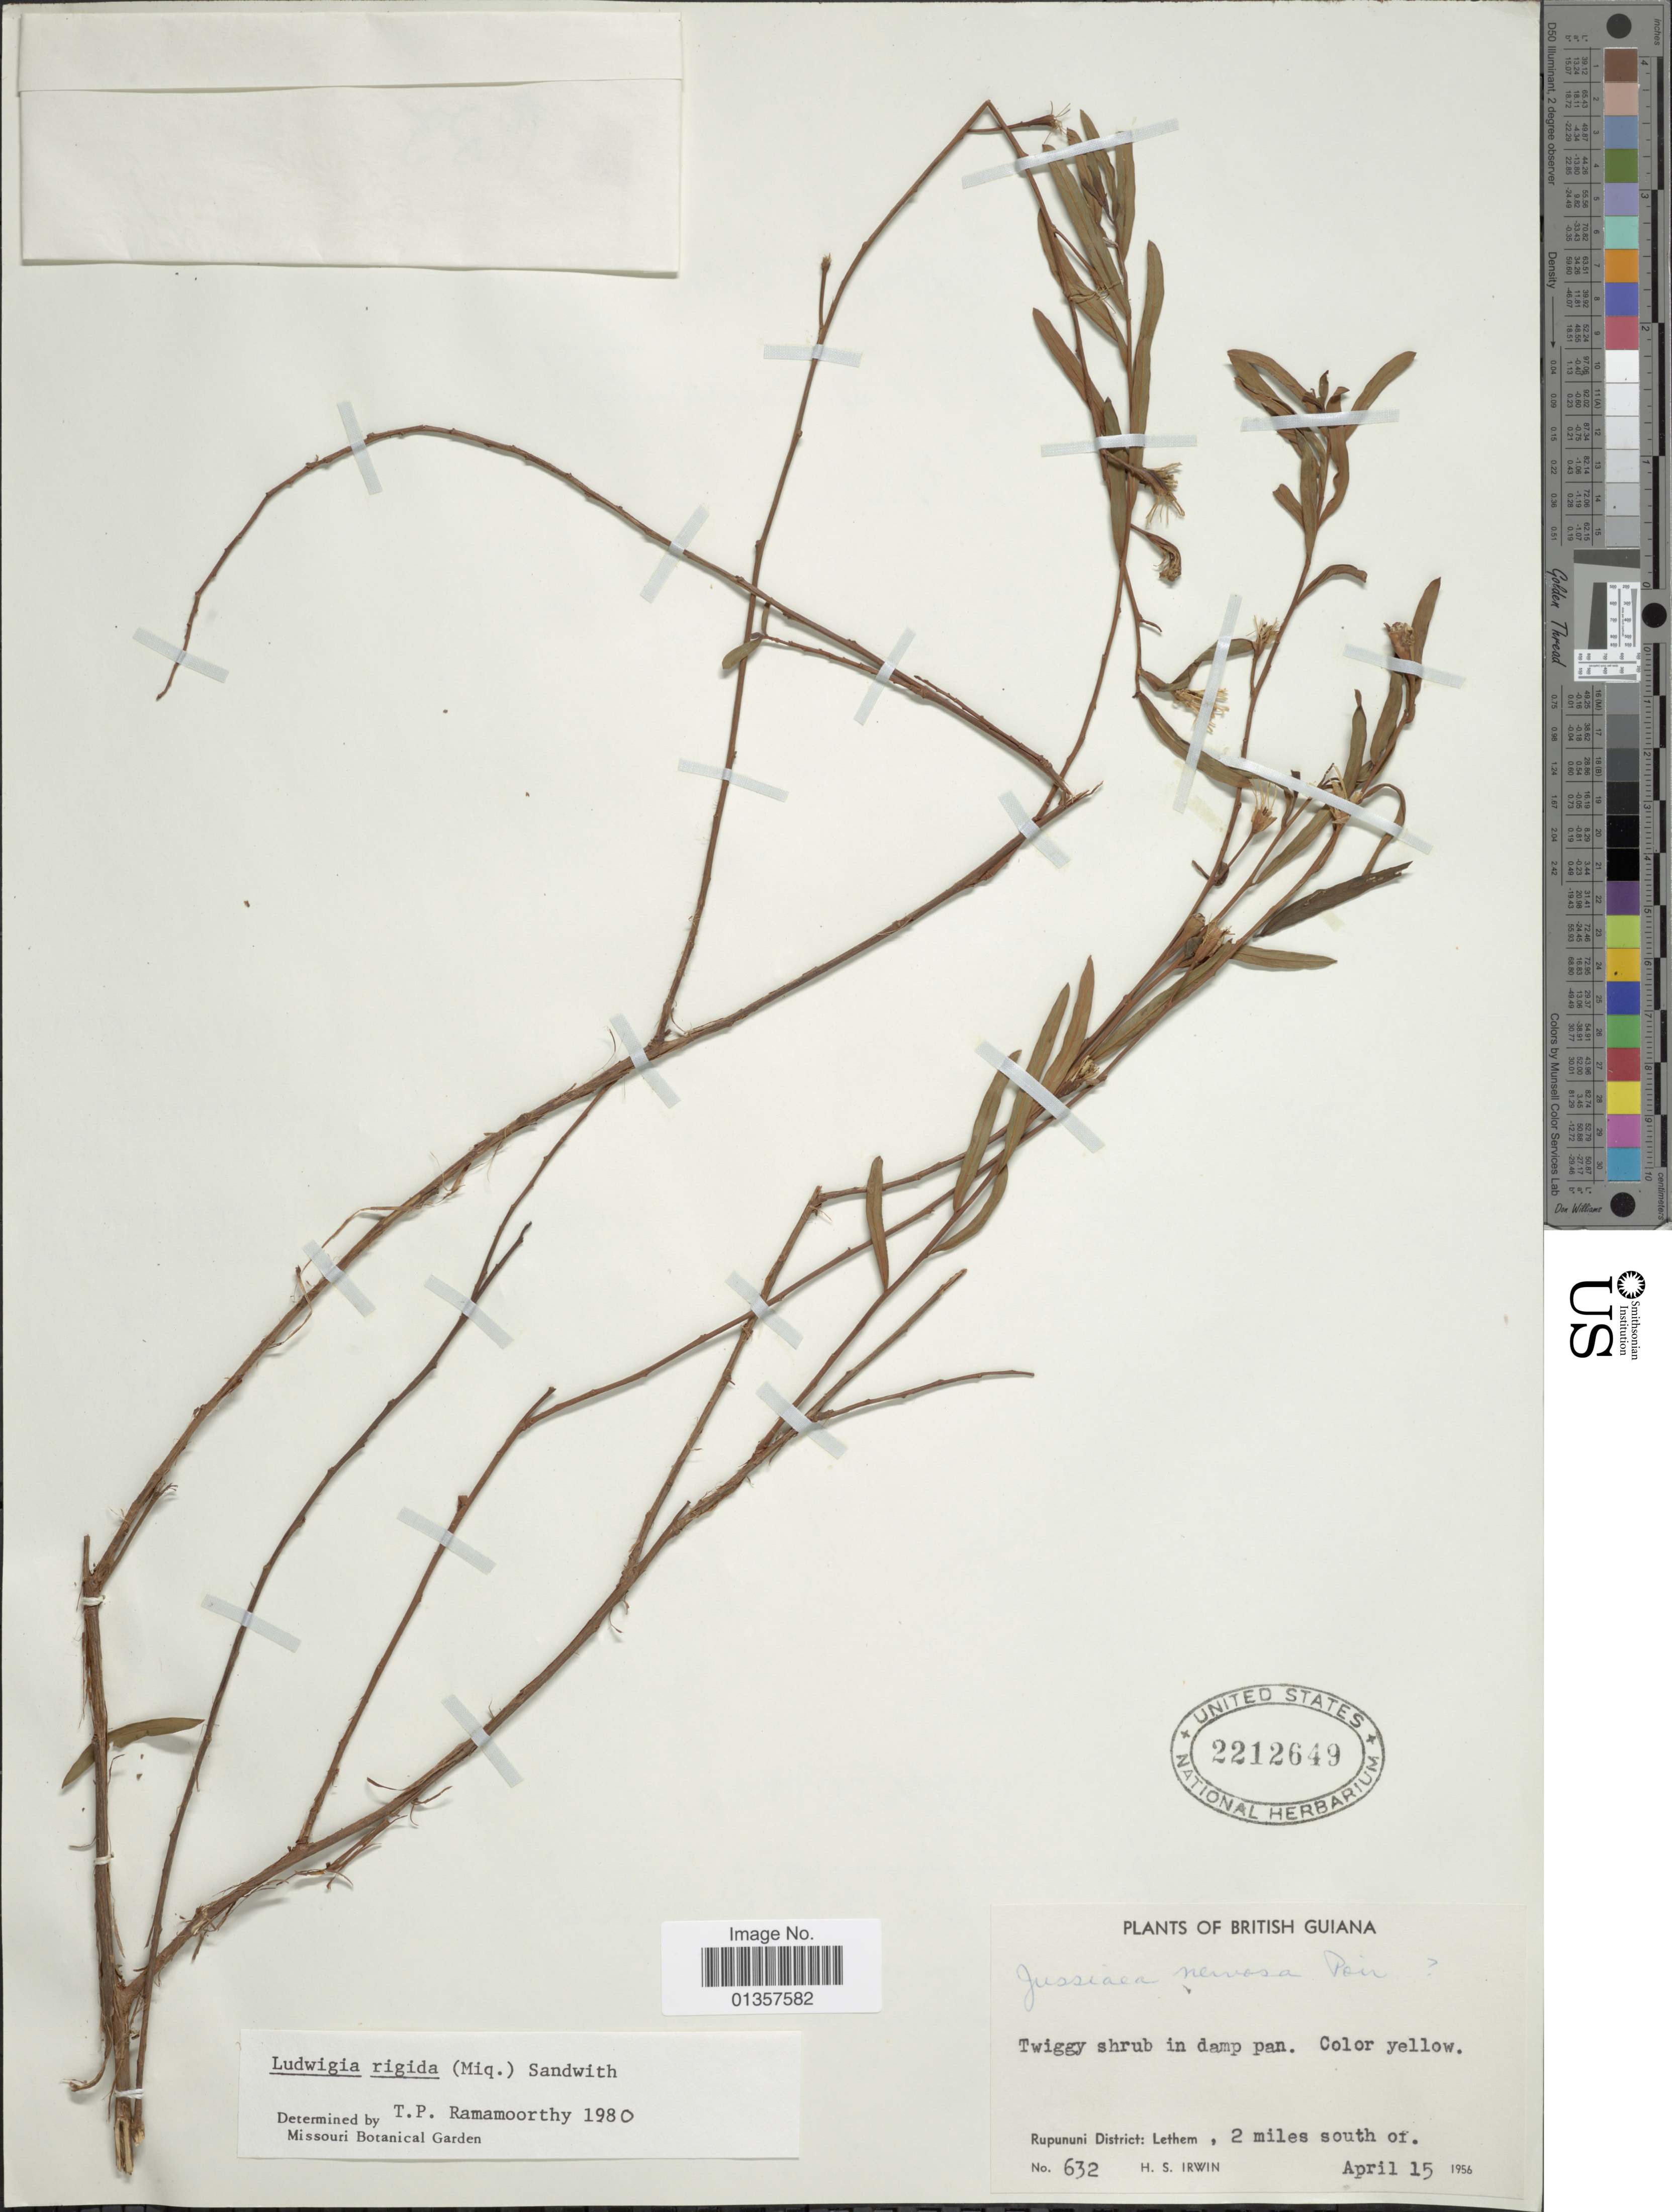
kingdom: Plantae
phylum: Tracheophyta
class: Magnoliopsida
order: Myrtales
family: Onagraceae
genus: Ludwigia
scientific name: Ludwigia rigida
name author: (Miq.) Sandwith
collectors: H. Irwin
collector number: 632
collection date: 1956-04-15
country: Guyana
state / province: U. Takutu-U. Essequibo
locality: British Guiana. Rupununi District: Lethem, 2 miles south of.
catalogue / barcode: US 2212649